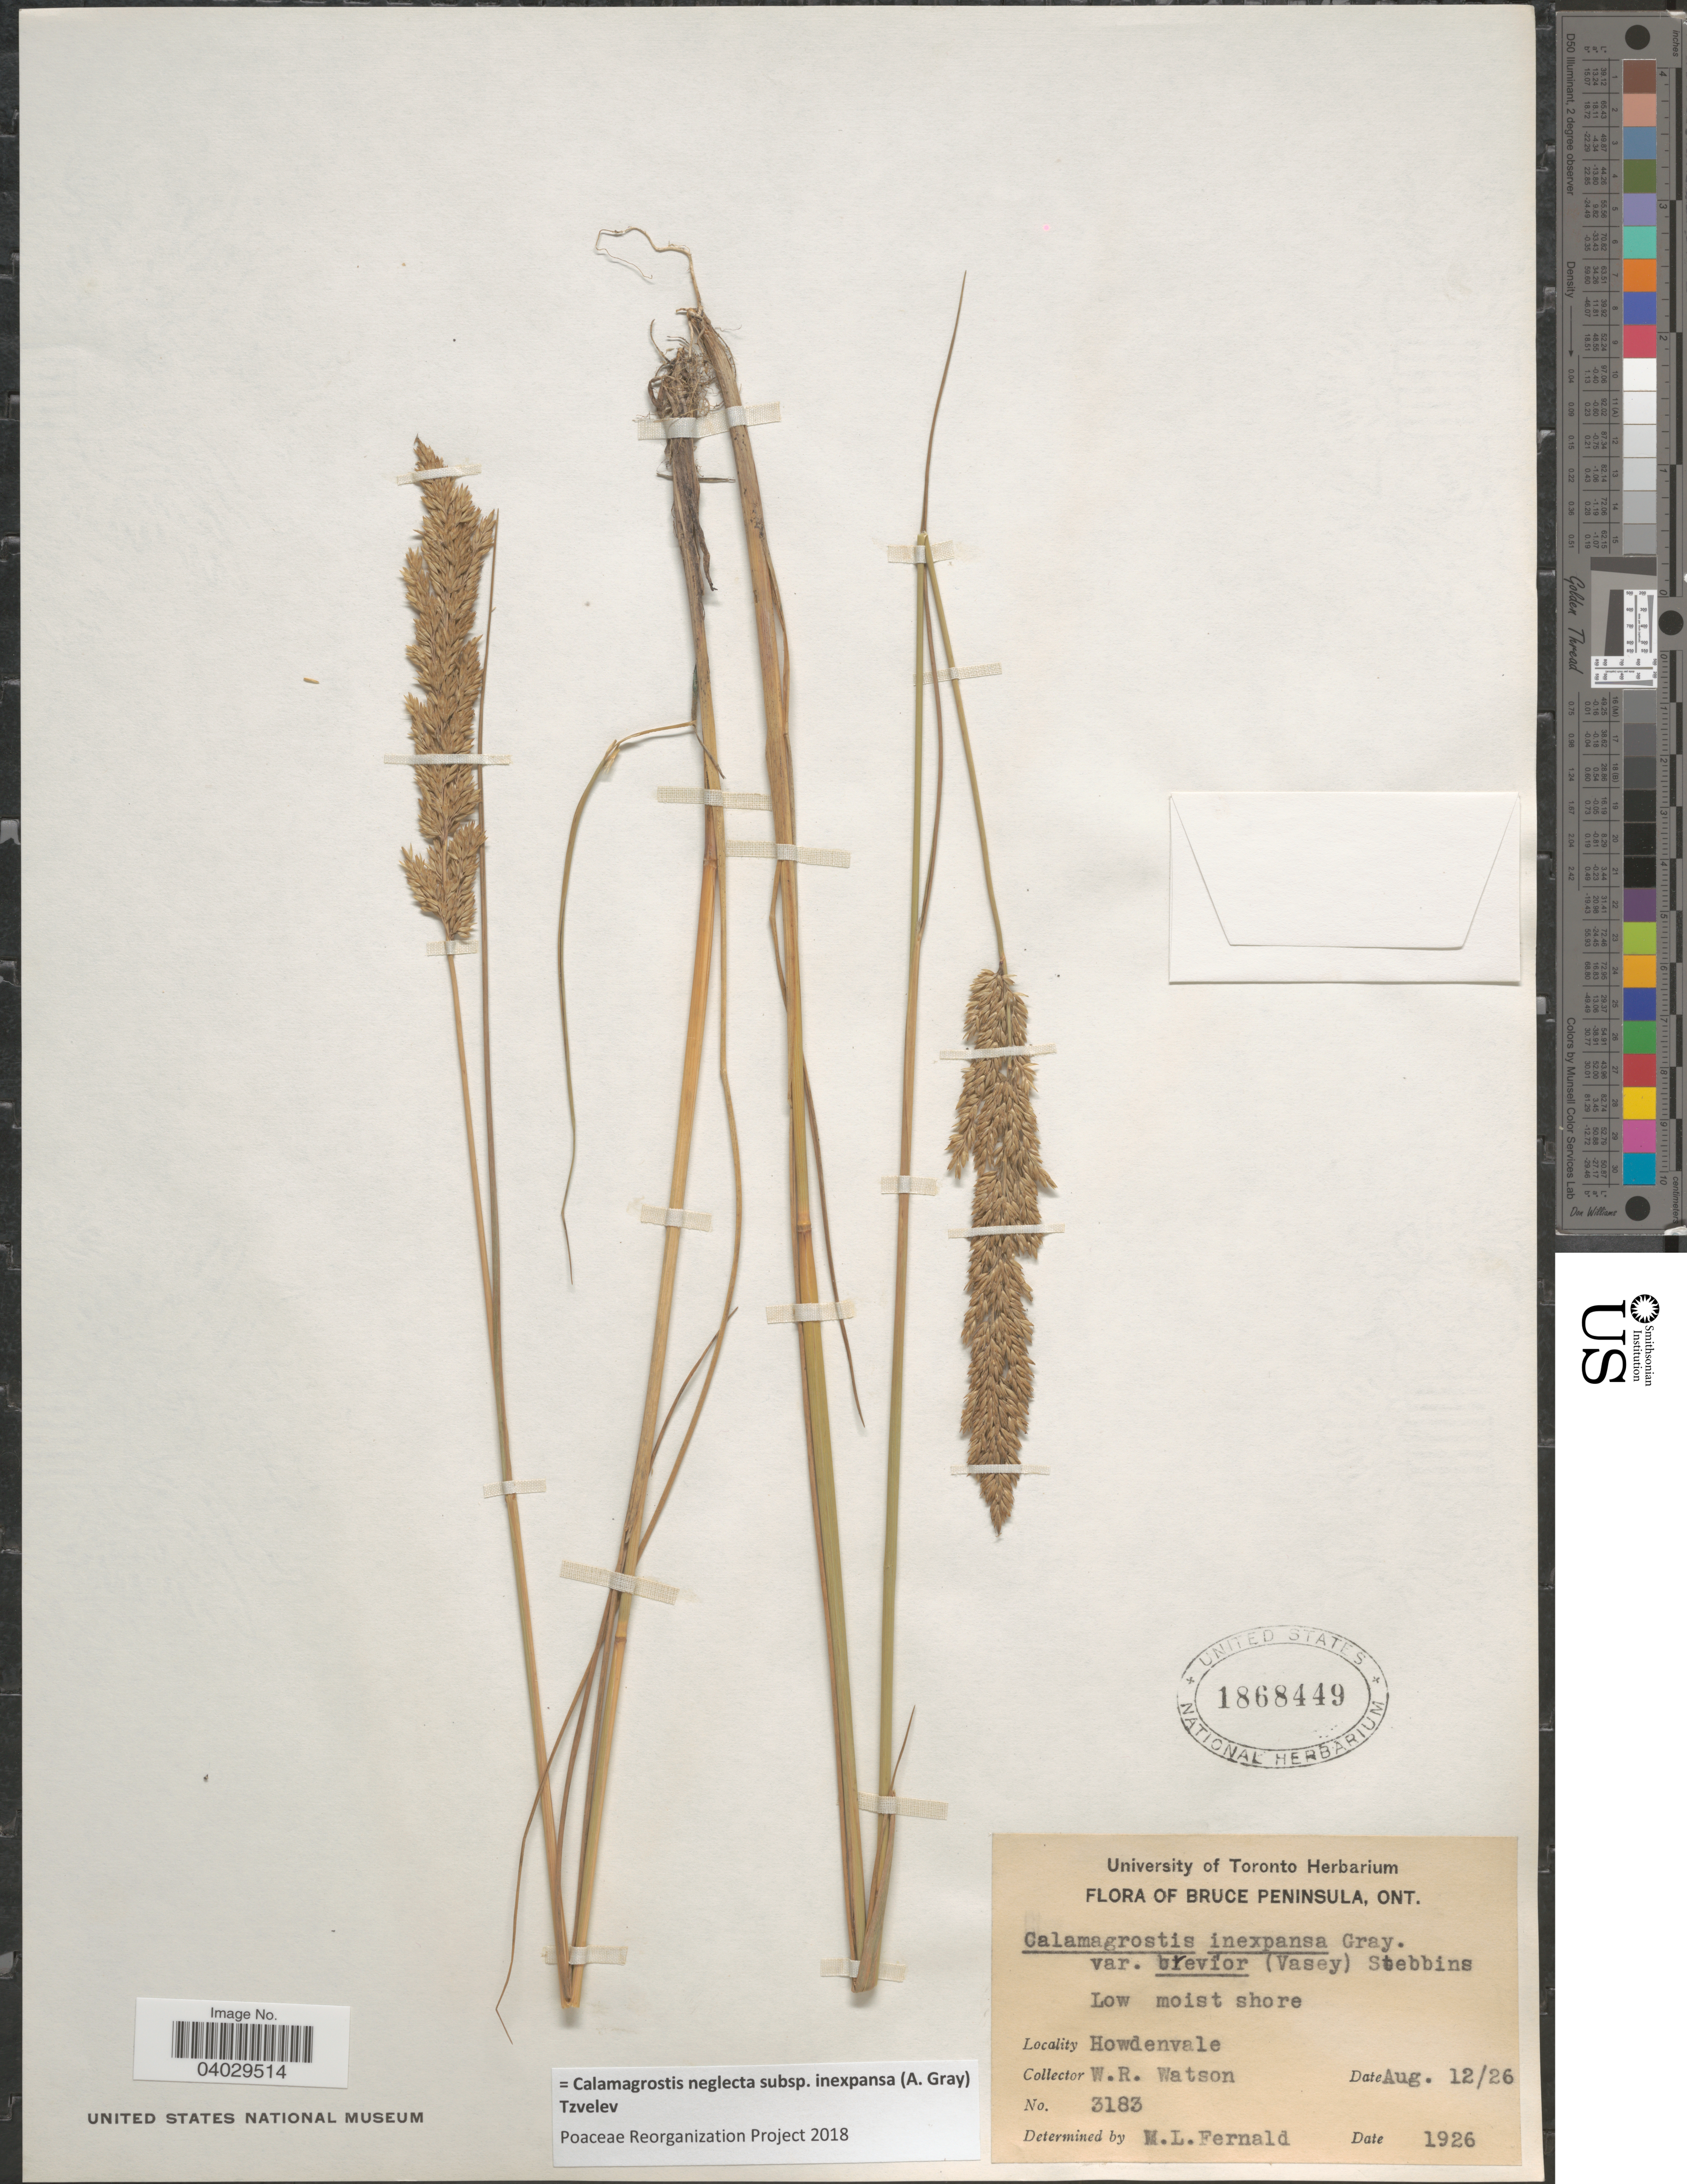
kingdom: Plantae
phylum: Tracheophyta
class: Liliopsida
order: Poales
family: Poaceae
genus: Calamagrostis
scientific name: Calamagrostis neglecta subsp. inexpansa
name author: (A. Gray) Tzvelev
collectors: W. R. Watson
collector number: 3183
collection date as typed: Transcribed d/m/y: 12/8/26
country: Canada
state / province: Ontario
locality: Bruce Peninsula. Howdenvale.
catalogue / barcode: US 1868449